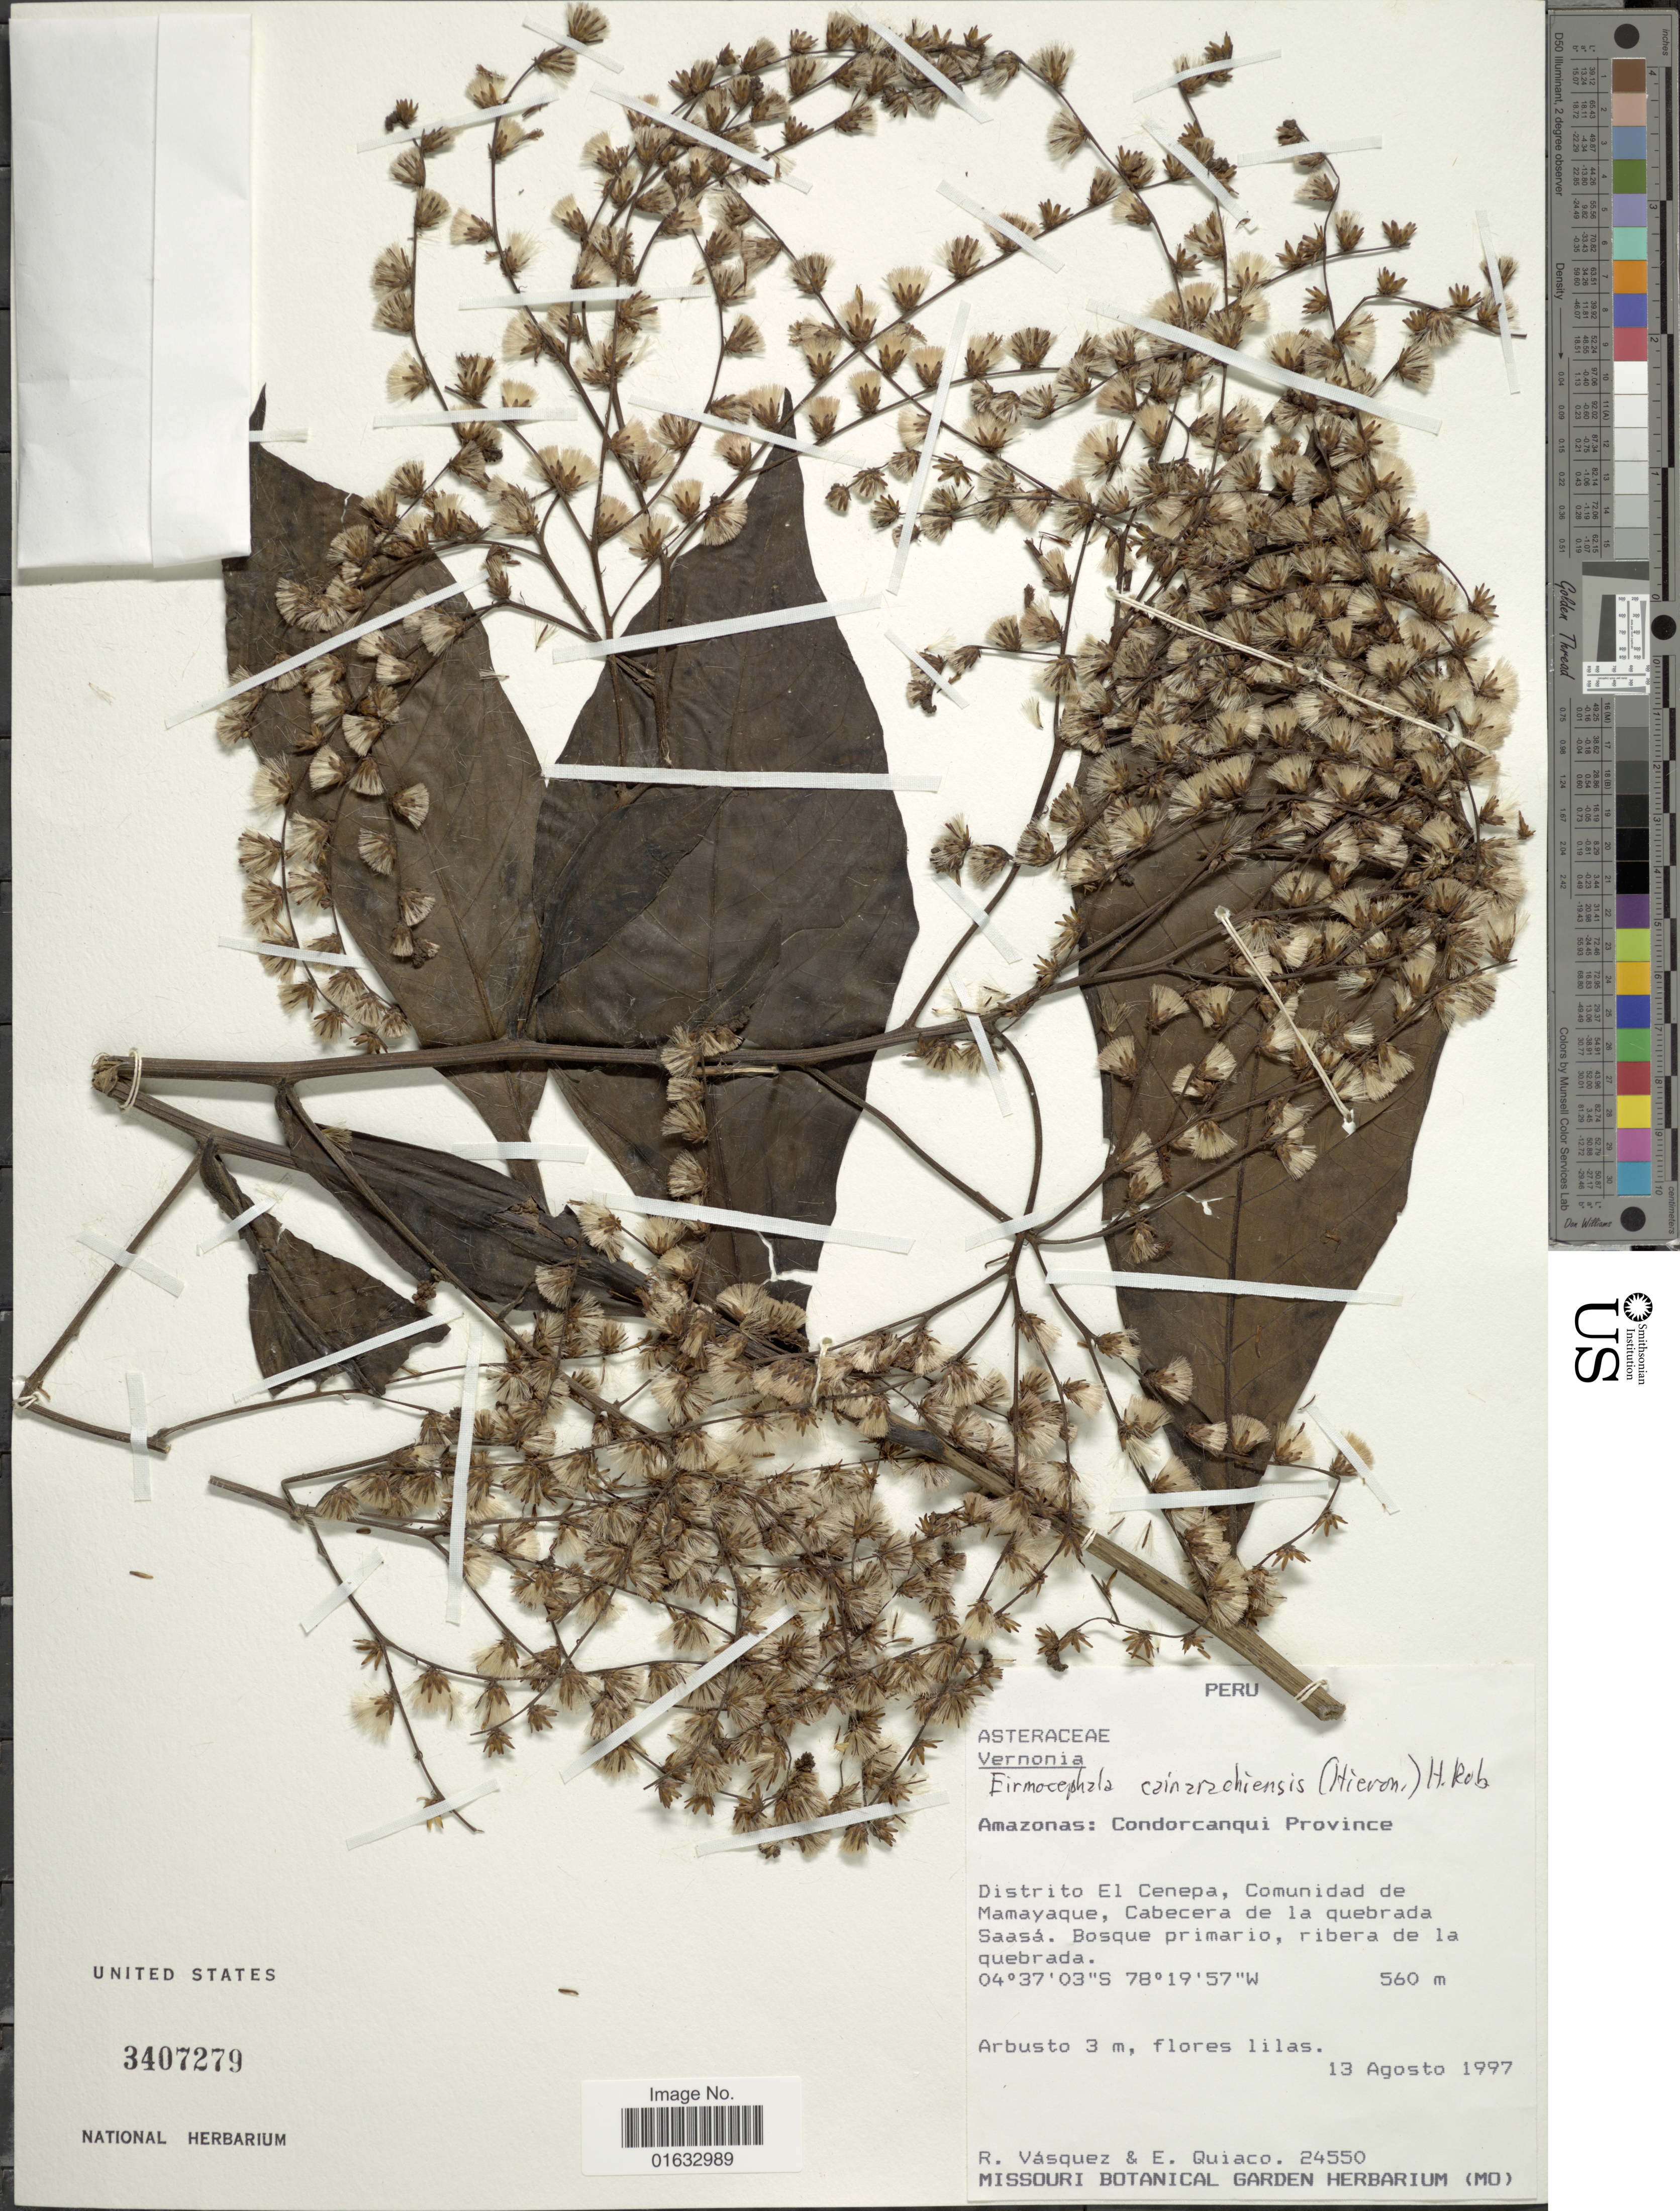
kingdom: Plantae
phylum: Tracheophyta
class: Magnoliopsida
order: Asterales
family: Asteraceae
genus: Eirmocephala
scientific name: Eirmocephala cainarachiensis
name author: (Hieron.) H. Rob.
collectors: R. Vásquez & E. Quiaco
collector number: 24550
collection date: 1997-08-13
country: Peru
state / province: Amazonas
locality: Peru, Amazonas: Condorcanqui Province, Distrito El Cenepa, Comunidad de Mamayaque, Cabecera de la quebrada Saasá.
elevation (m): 560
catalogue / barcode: US 3407279